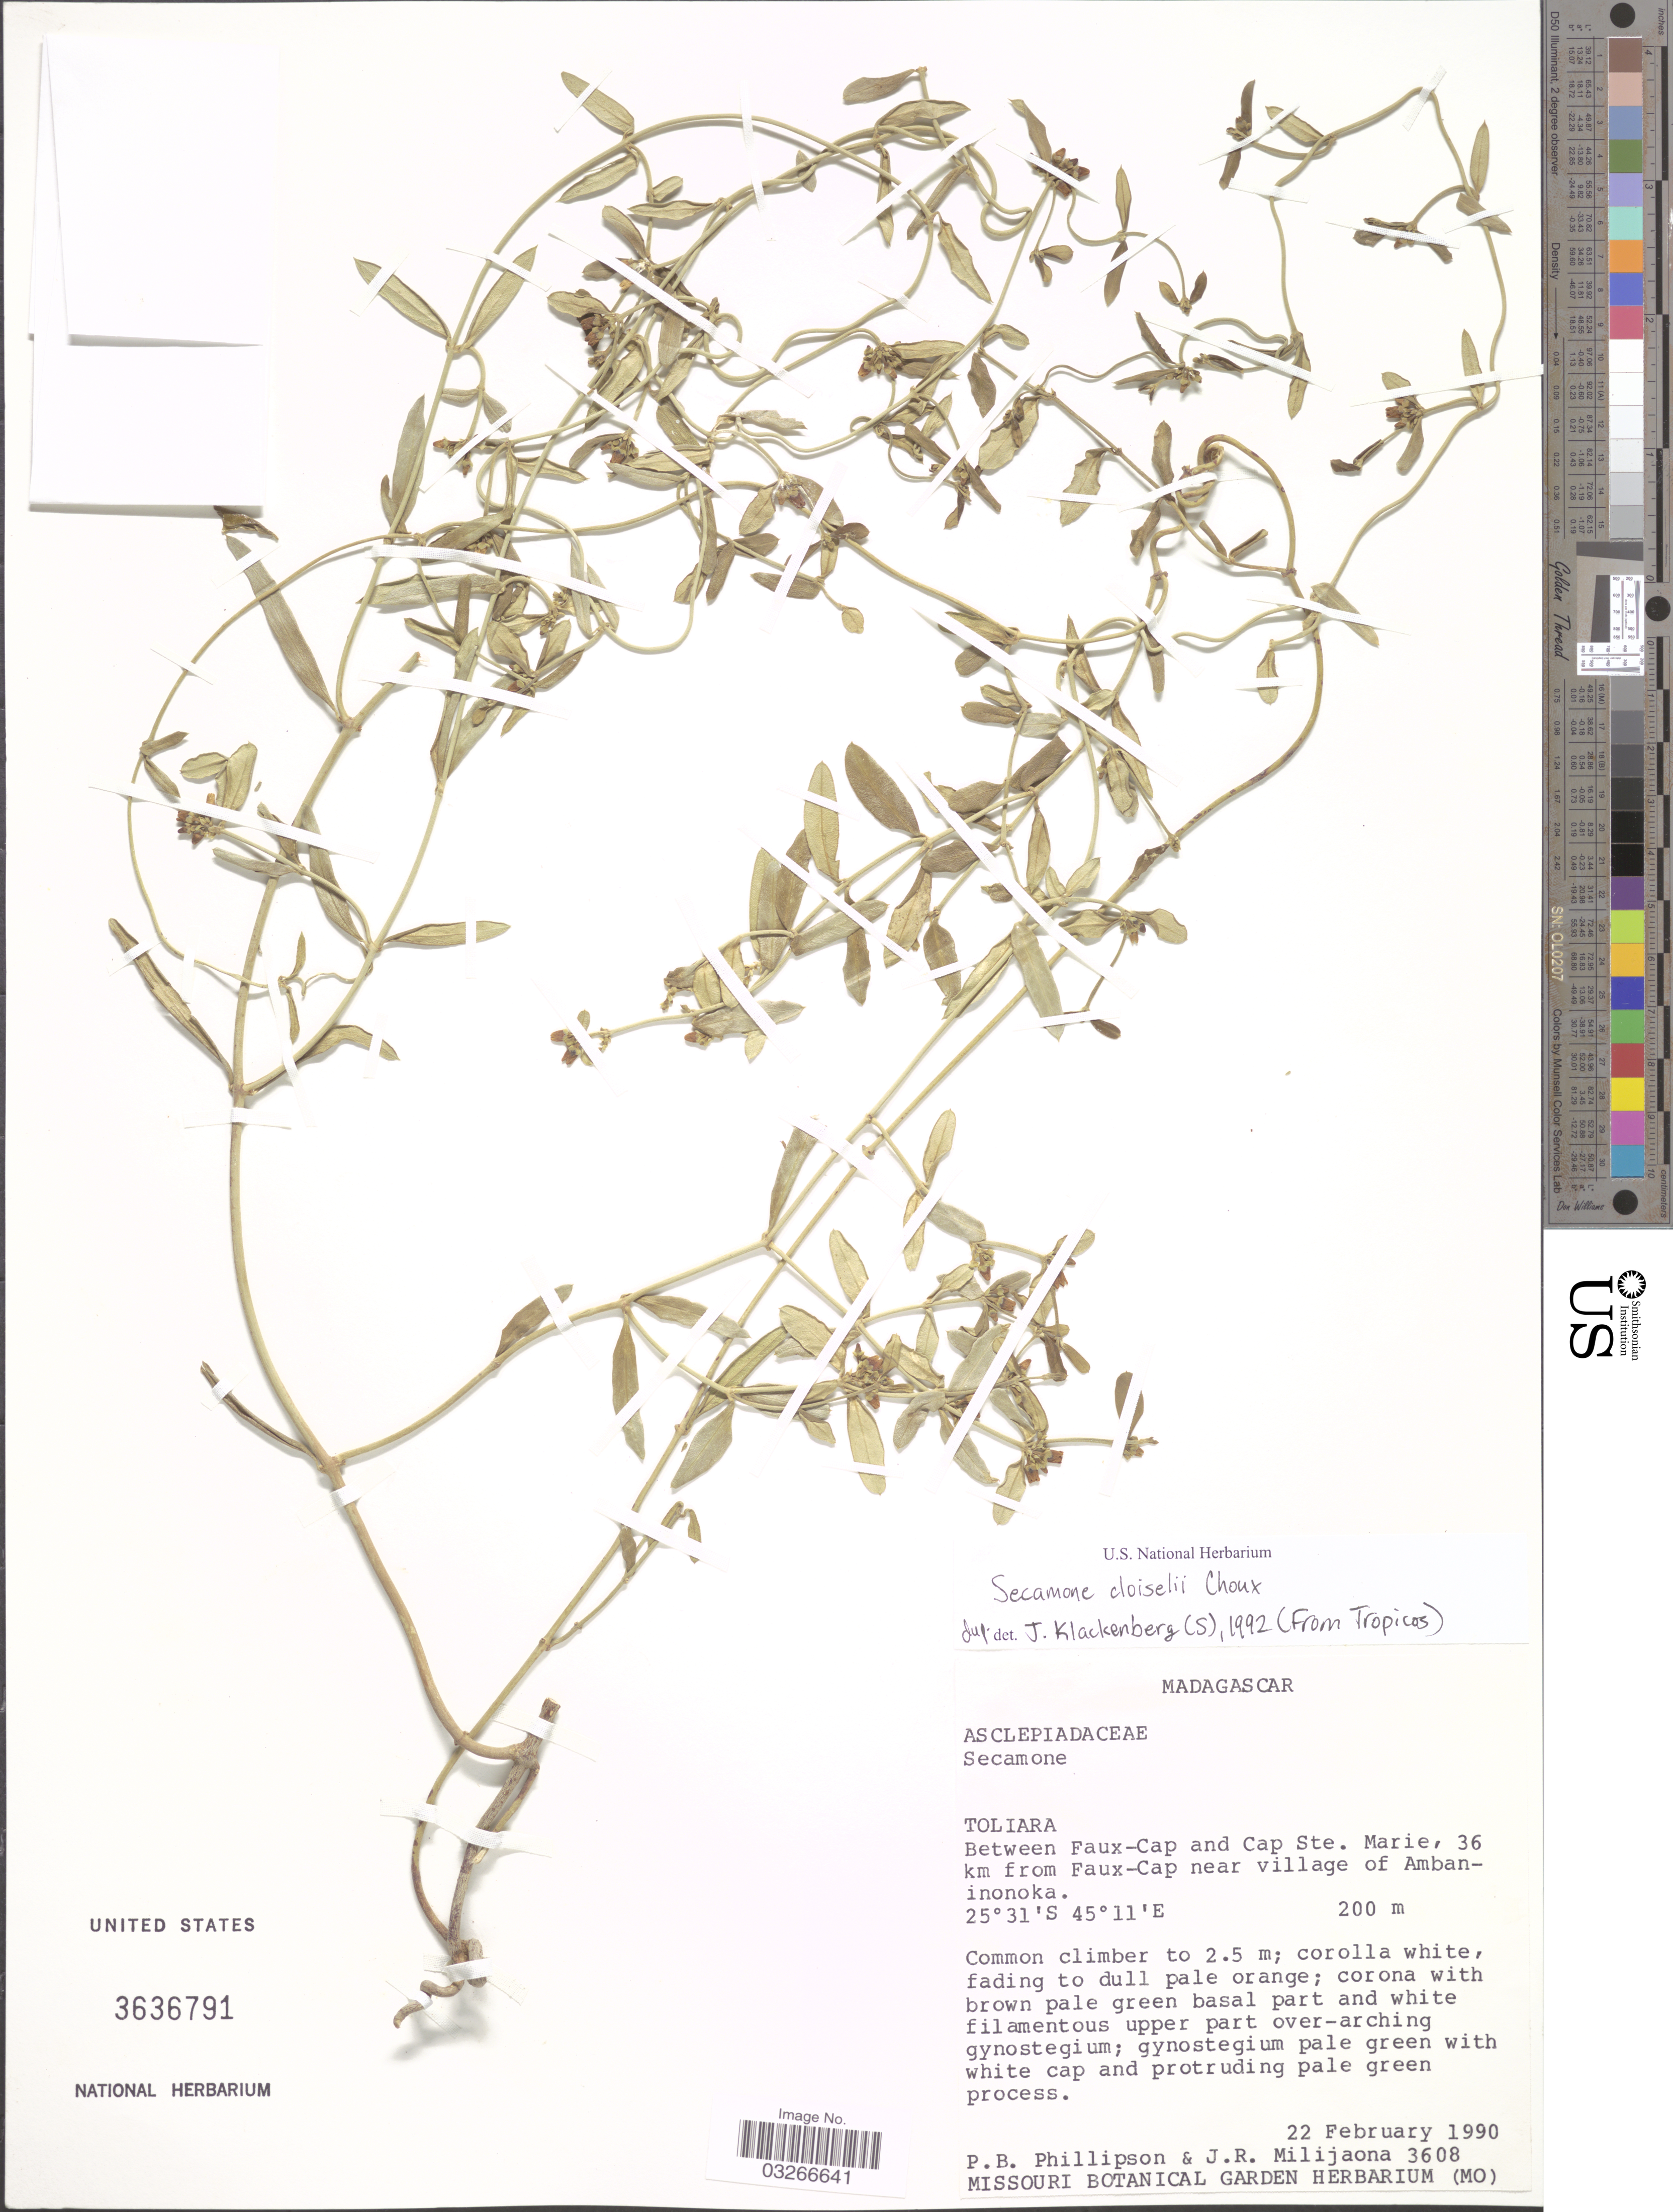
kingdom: Plantae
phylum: Tracheophyta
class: Magnoliopsida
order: Gentianales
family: Apocynaceae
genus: Secamone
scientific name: Secamone cloiselii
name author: Choux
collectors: P. B. Phillipson & J. R. Milijaona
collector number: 3608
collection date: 1990-02-22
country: Madagascar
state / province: Androy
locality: Between Faux-Cap and Cap Ste. Marie, 36 km from Faux-Cap near village of Ambaninonoka.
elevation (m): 200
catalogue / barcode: US 3636791